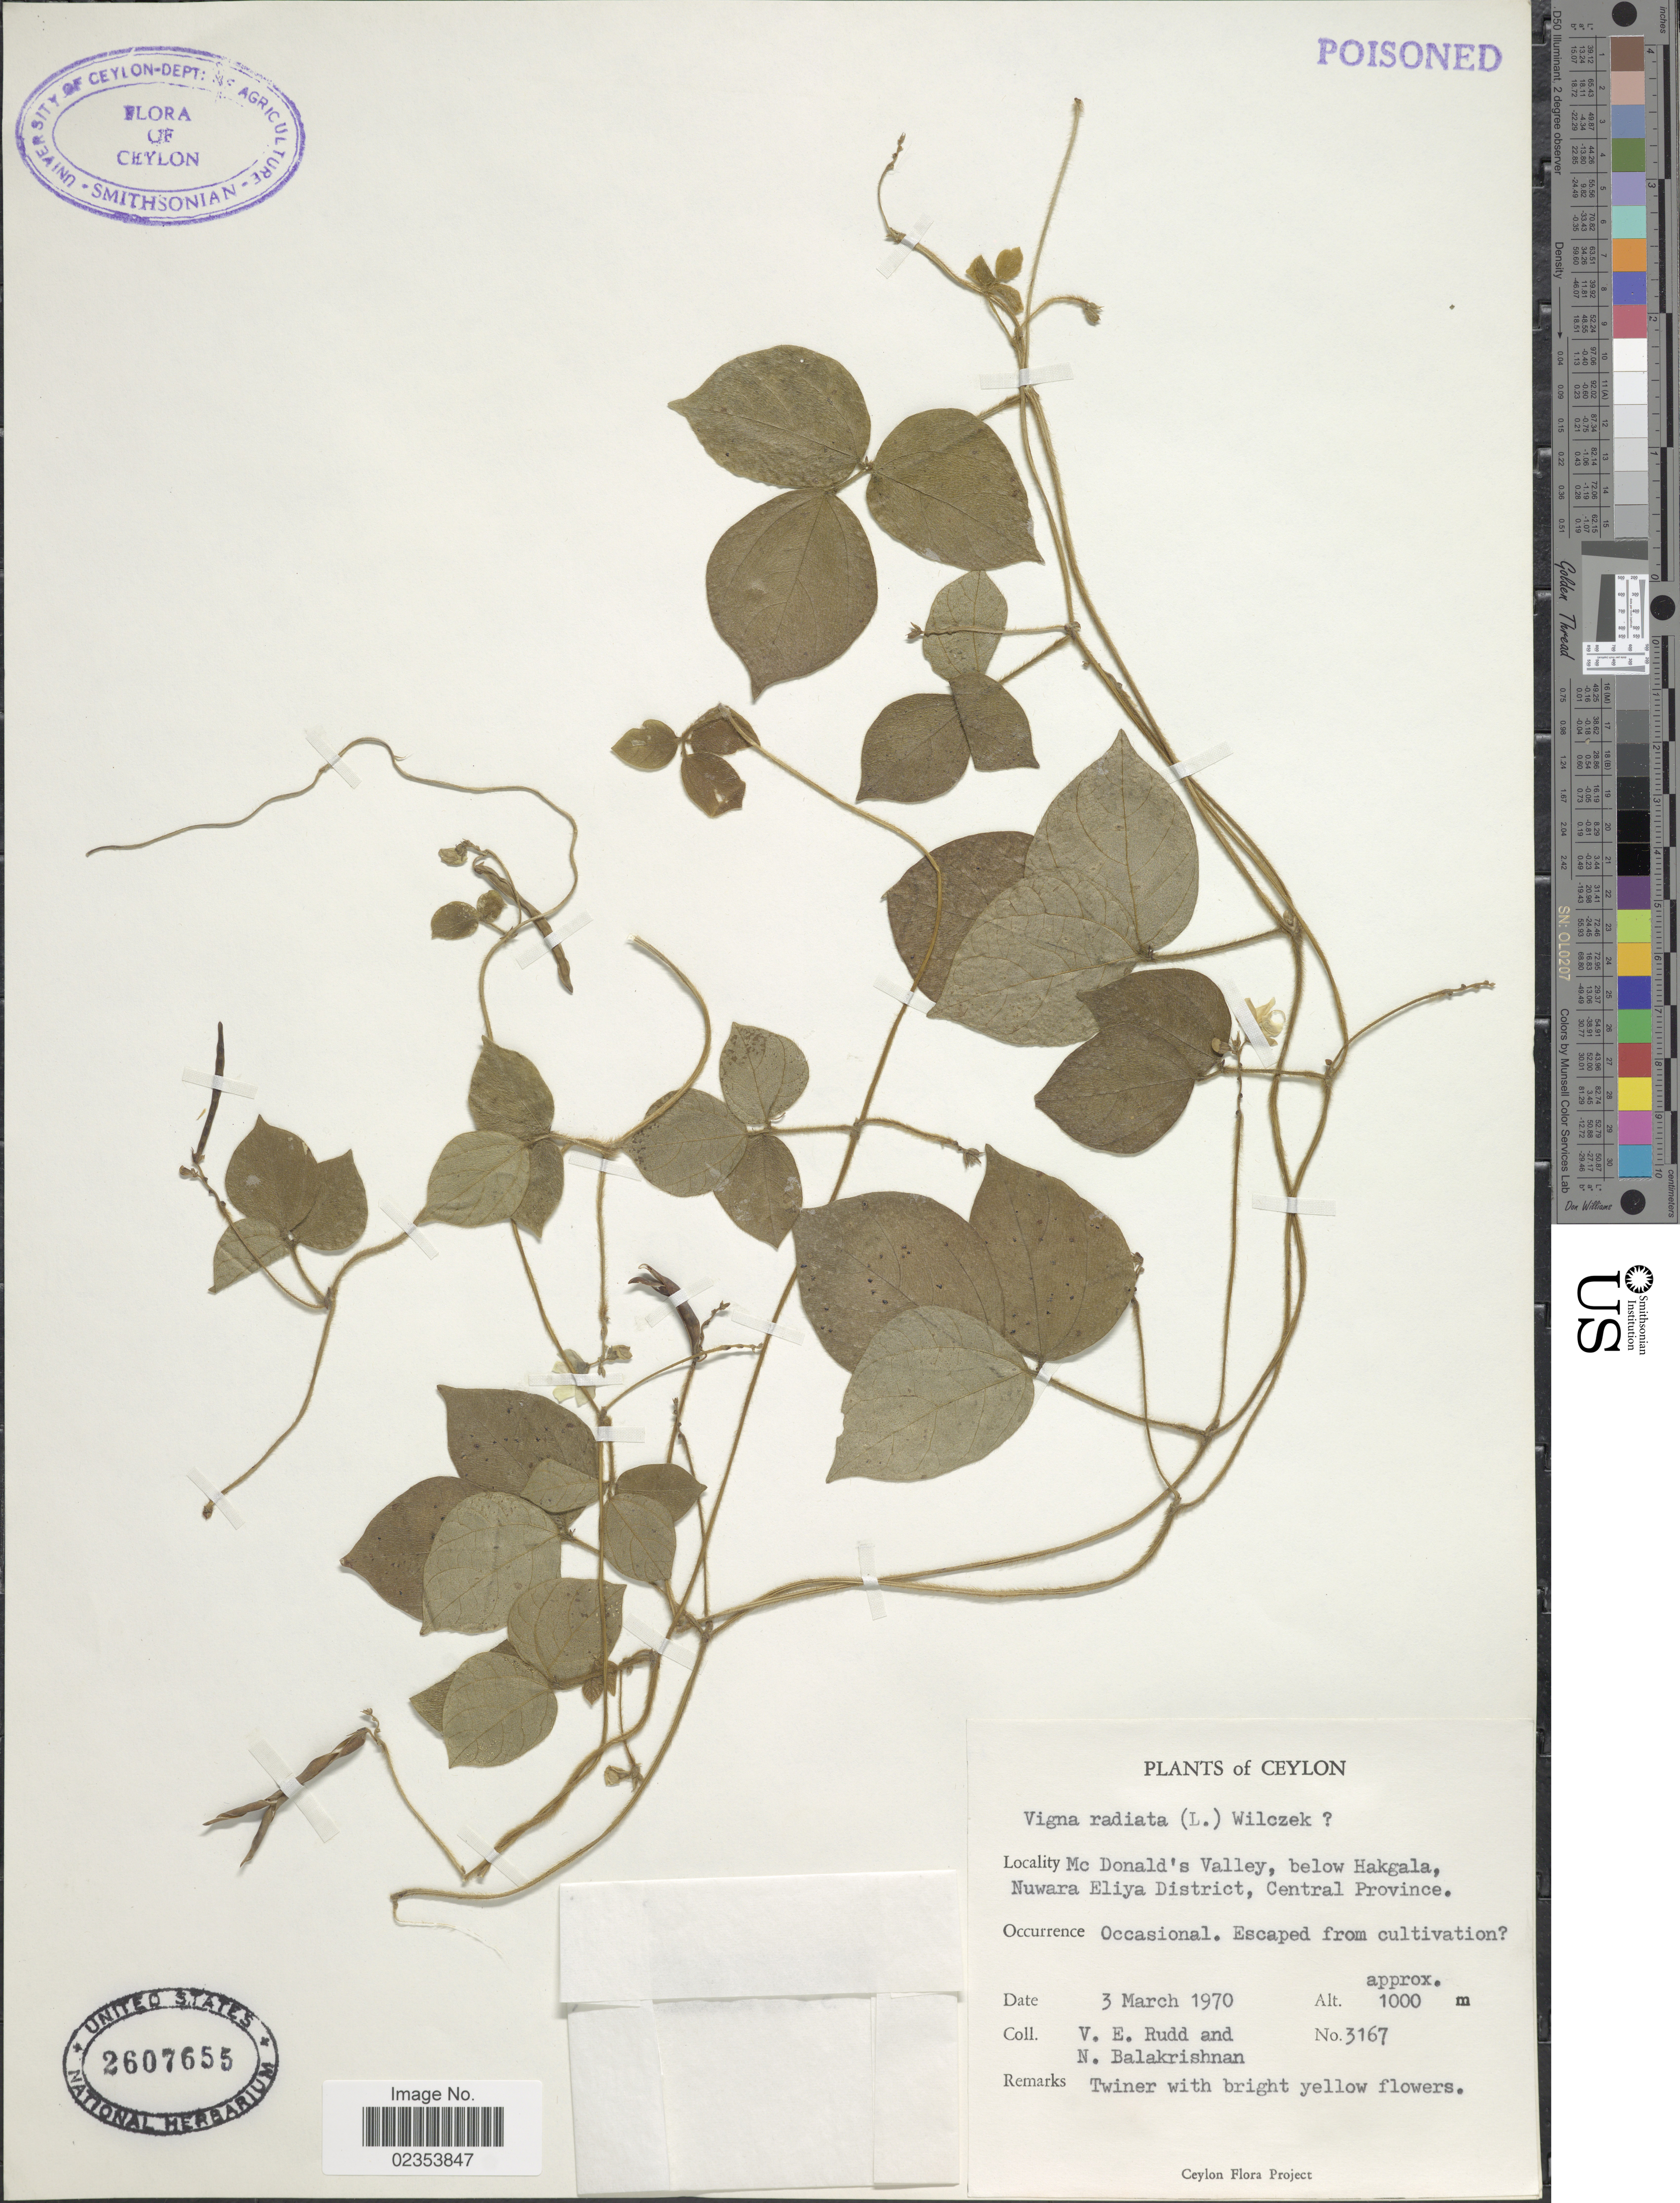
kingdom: Plantae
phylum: Tracheophyta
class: Magnoliopsida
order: Fabales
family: Fabaceae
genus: Vigna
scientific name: Vigna radiata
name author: (L.) R. Wilczek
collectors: V. E. Rudd & N. Balakrishnan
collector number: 3167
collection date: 1970-03-03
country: Sri Lanka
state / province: Central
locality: Ceylon. Mc Donal's Valley, below Hakgala Nuwara Eliya District, Central Province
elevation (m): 1000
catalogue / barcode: US 2607655